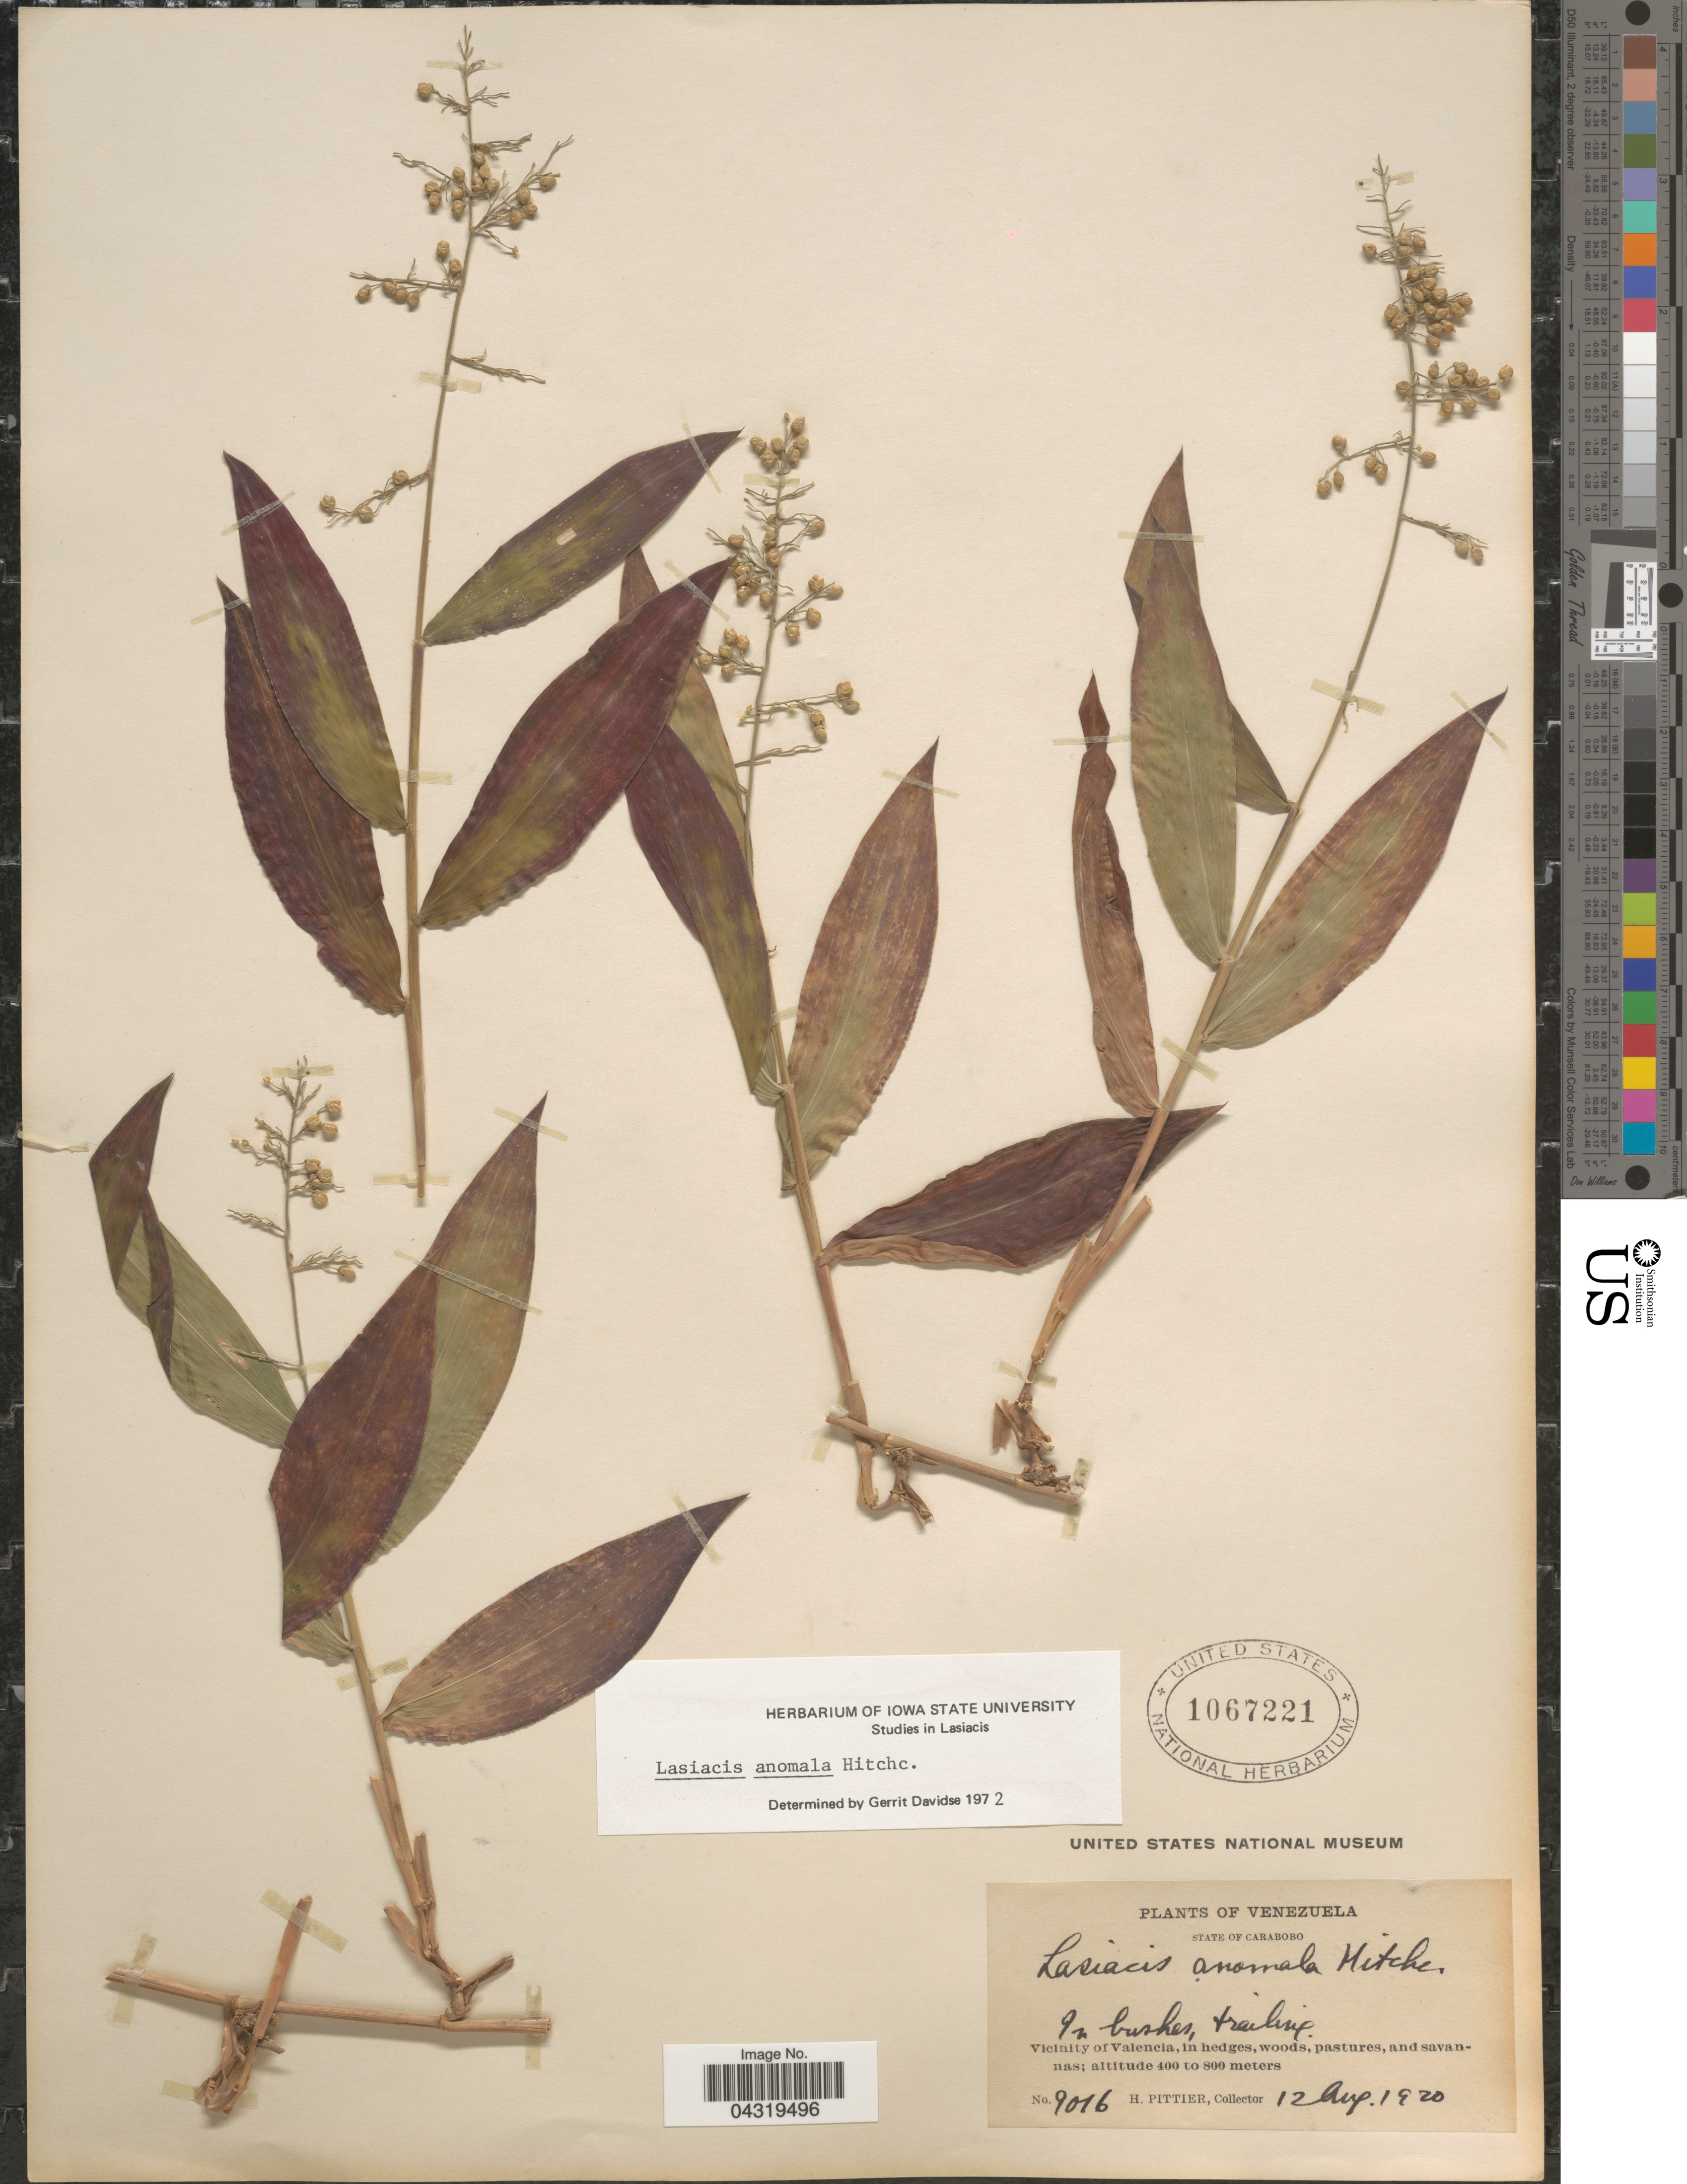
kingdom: Plantae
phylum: Tracheophyta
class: Liliopsida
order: Poales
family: Poaceae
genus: Lasiacis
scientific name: Lasiacis anomala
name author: Hitchc.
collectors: H. F. Pittier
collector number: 9016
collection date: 1920-08-12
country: Venezuela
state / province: Carabobo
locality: In bushes, trailing. Vicinity of Valencia, in hedges, woods, pastures, and savannas.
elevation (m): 400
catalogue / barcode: US 1067221